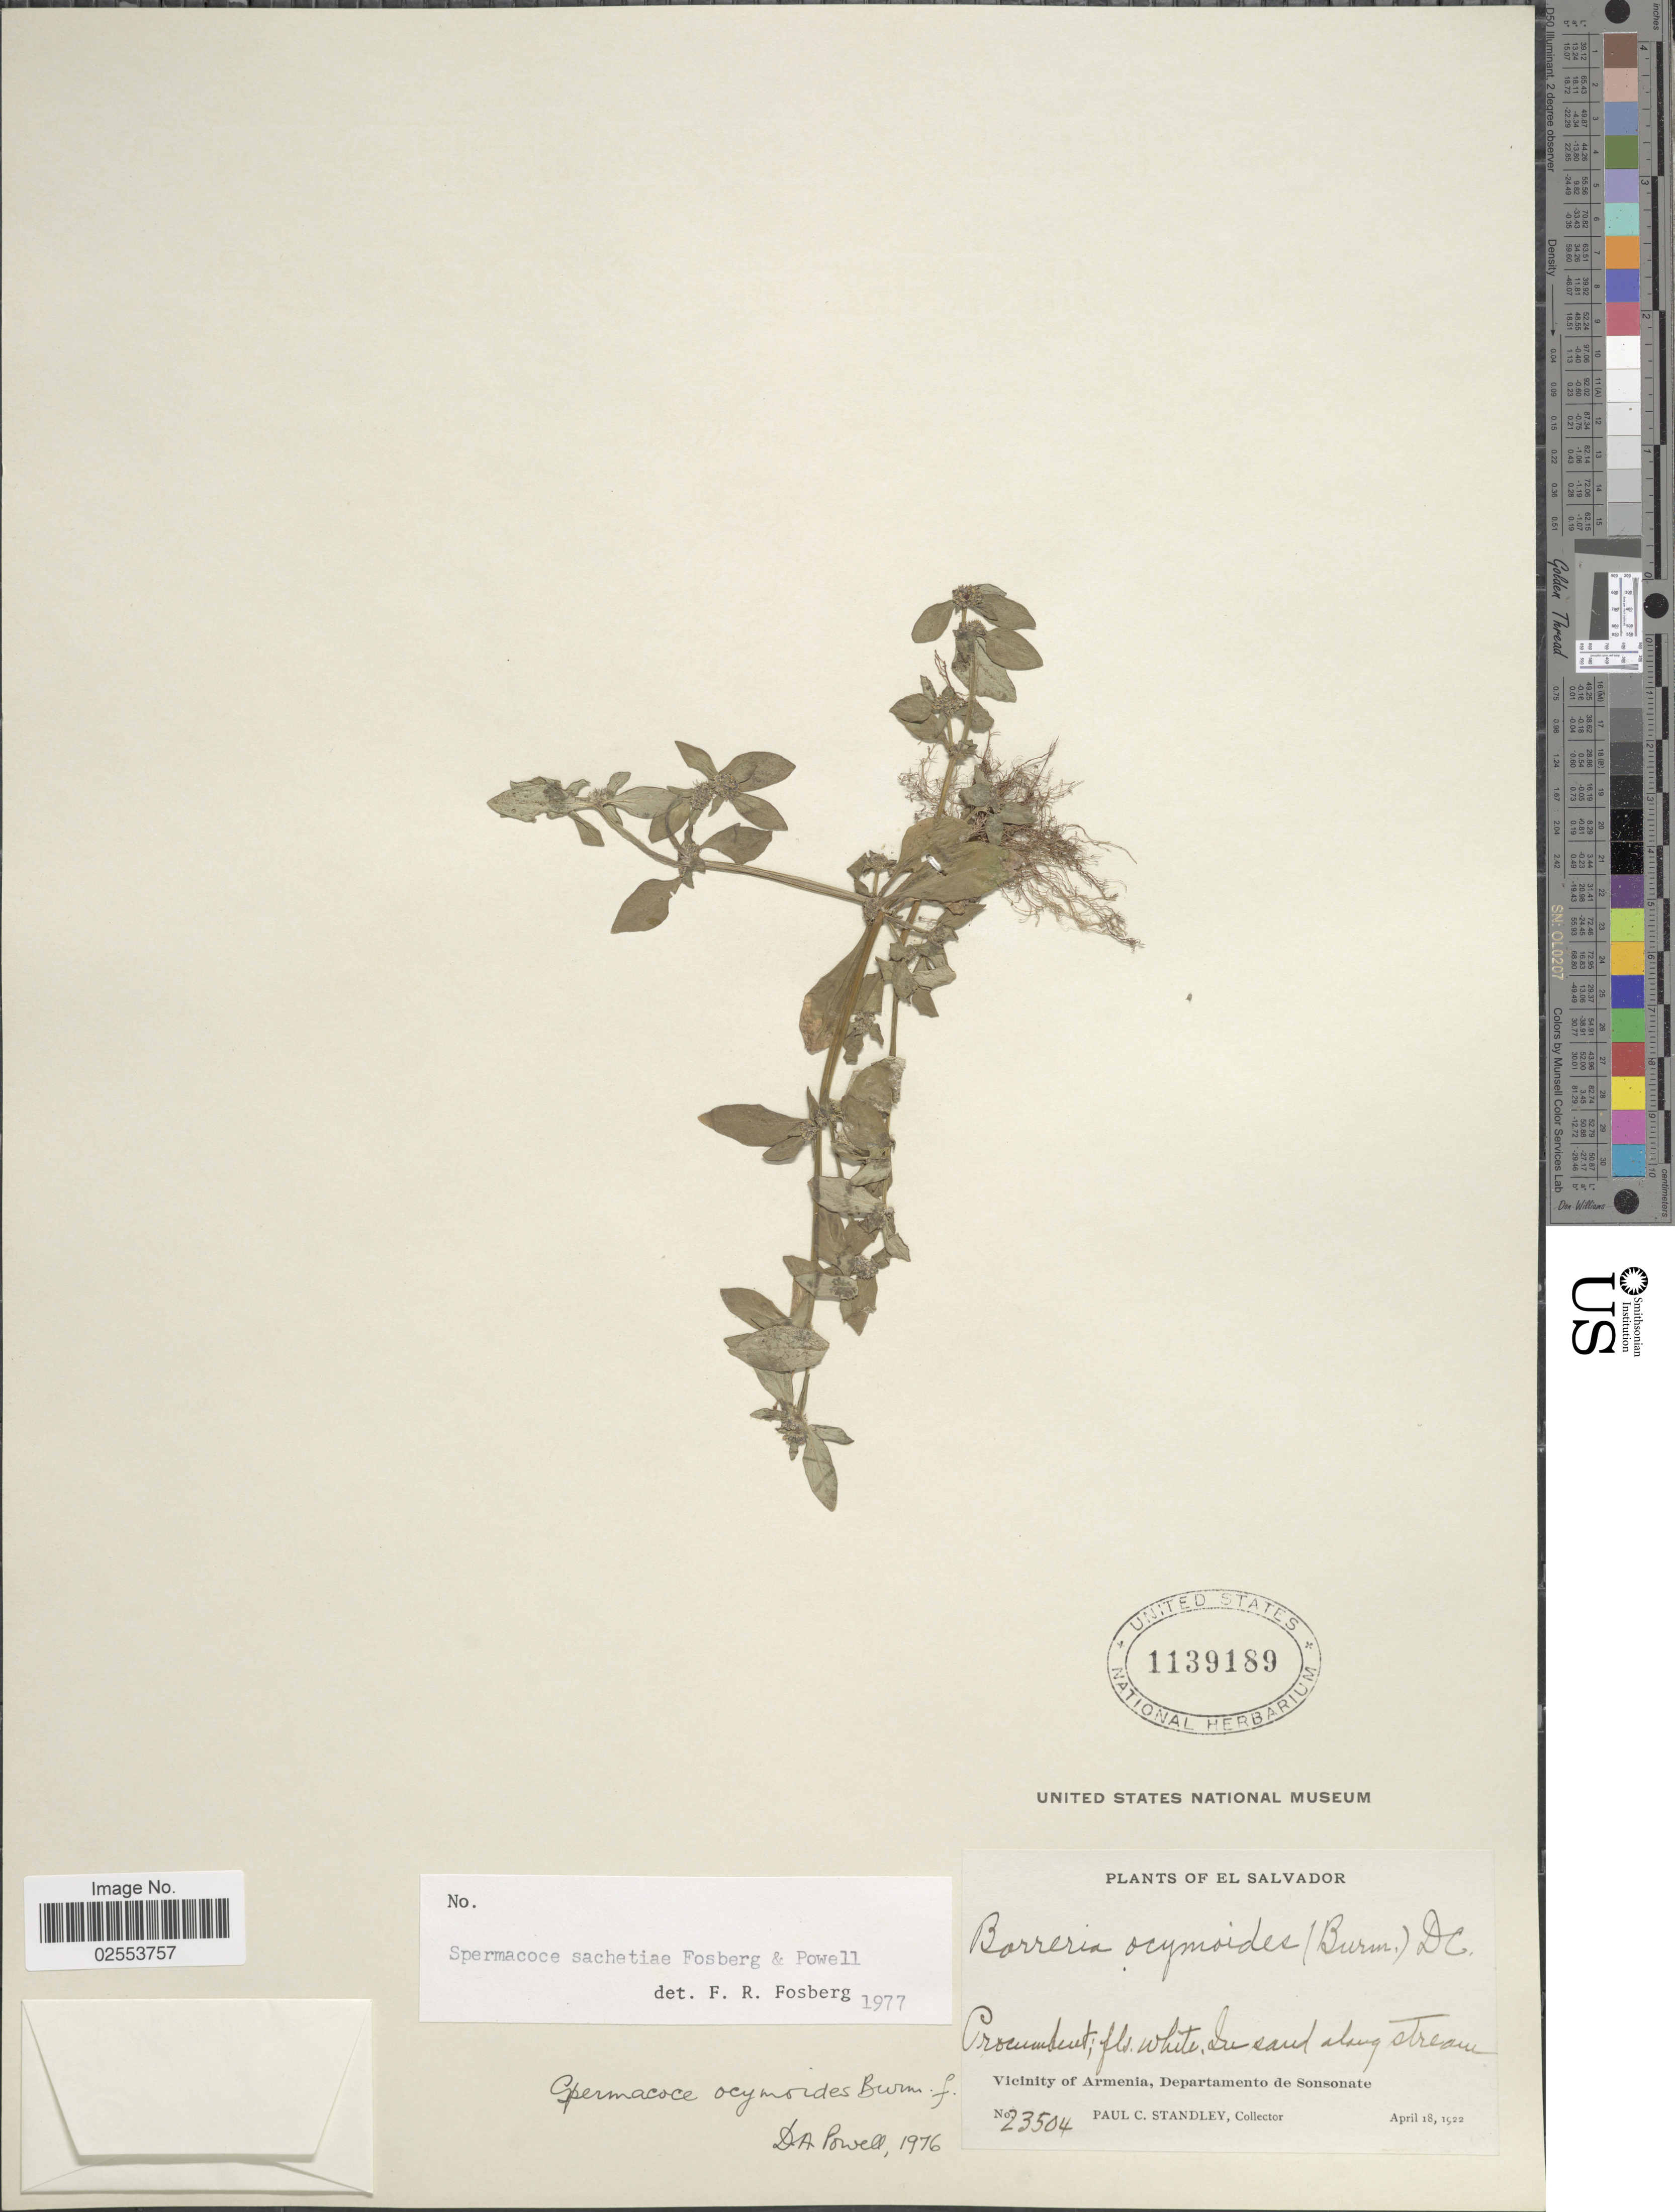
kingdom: Plantae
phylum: Tracheophyta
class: Magnoliopsida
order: Gentianales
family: Rubiaceae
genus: Spermacoce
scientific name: Spermacoce sachetiae Fosberg & D.A. Powell sp. nov. ined.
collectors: P. C. Standley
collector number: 23504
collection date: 1922-04-18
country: El Salvador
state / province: Sonsonate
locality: In sand along stream, Vicinity of Armenia.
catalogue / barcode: US 1139189